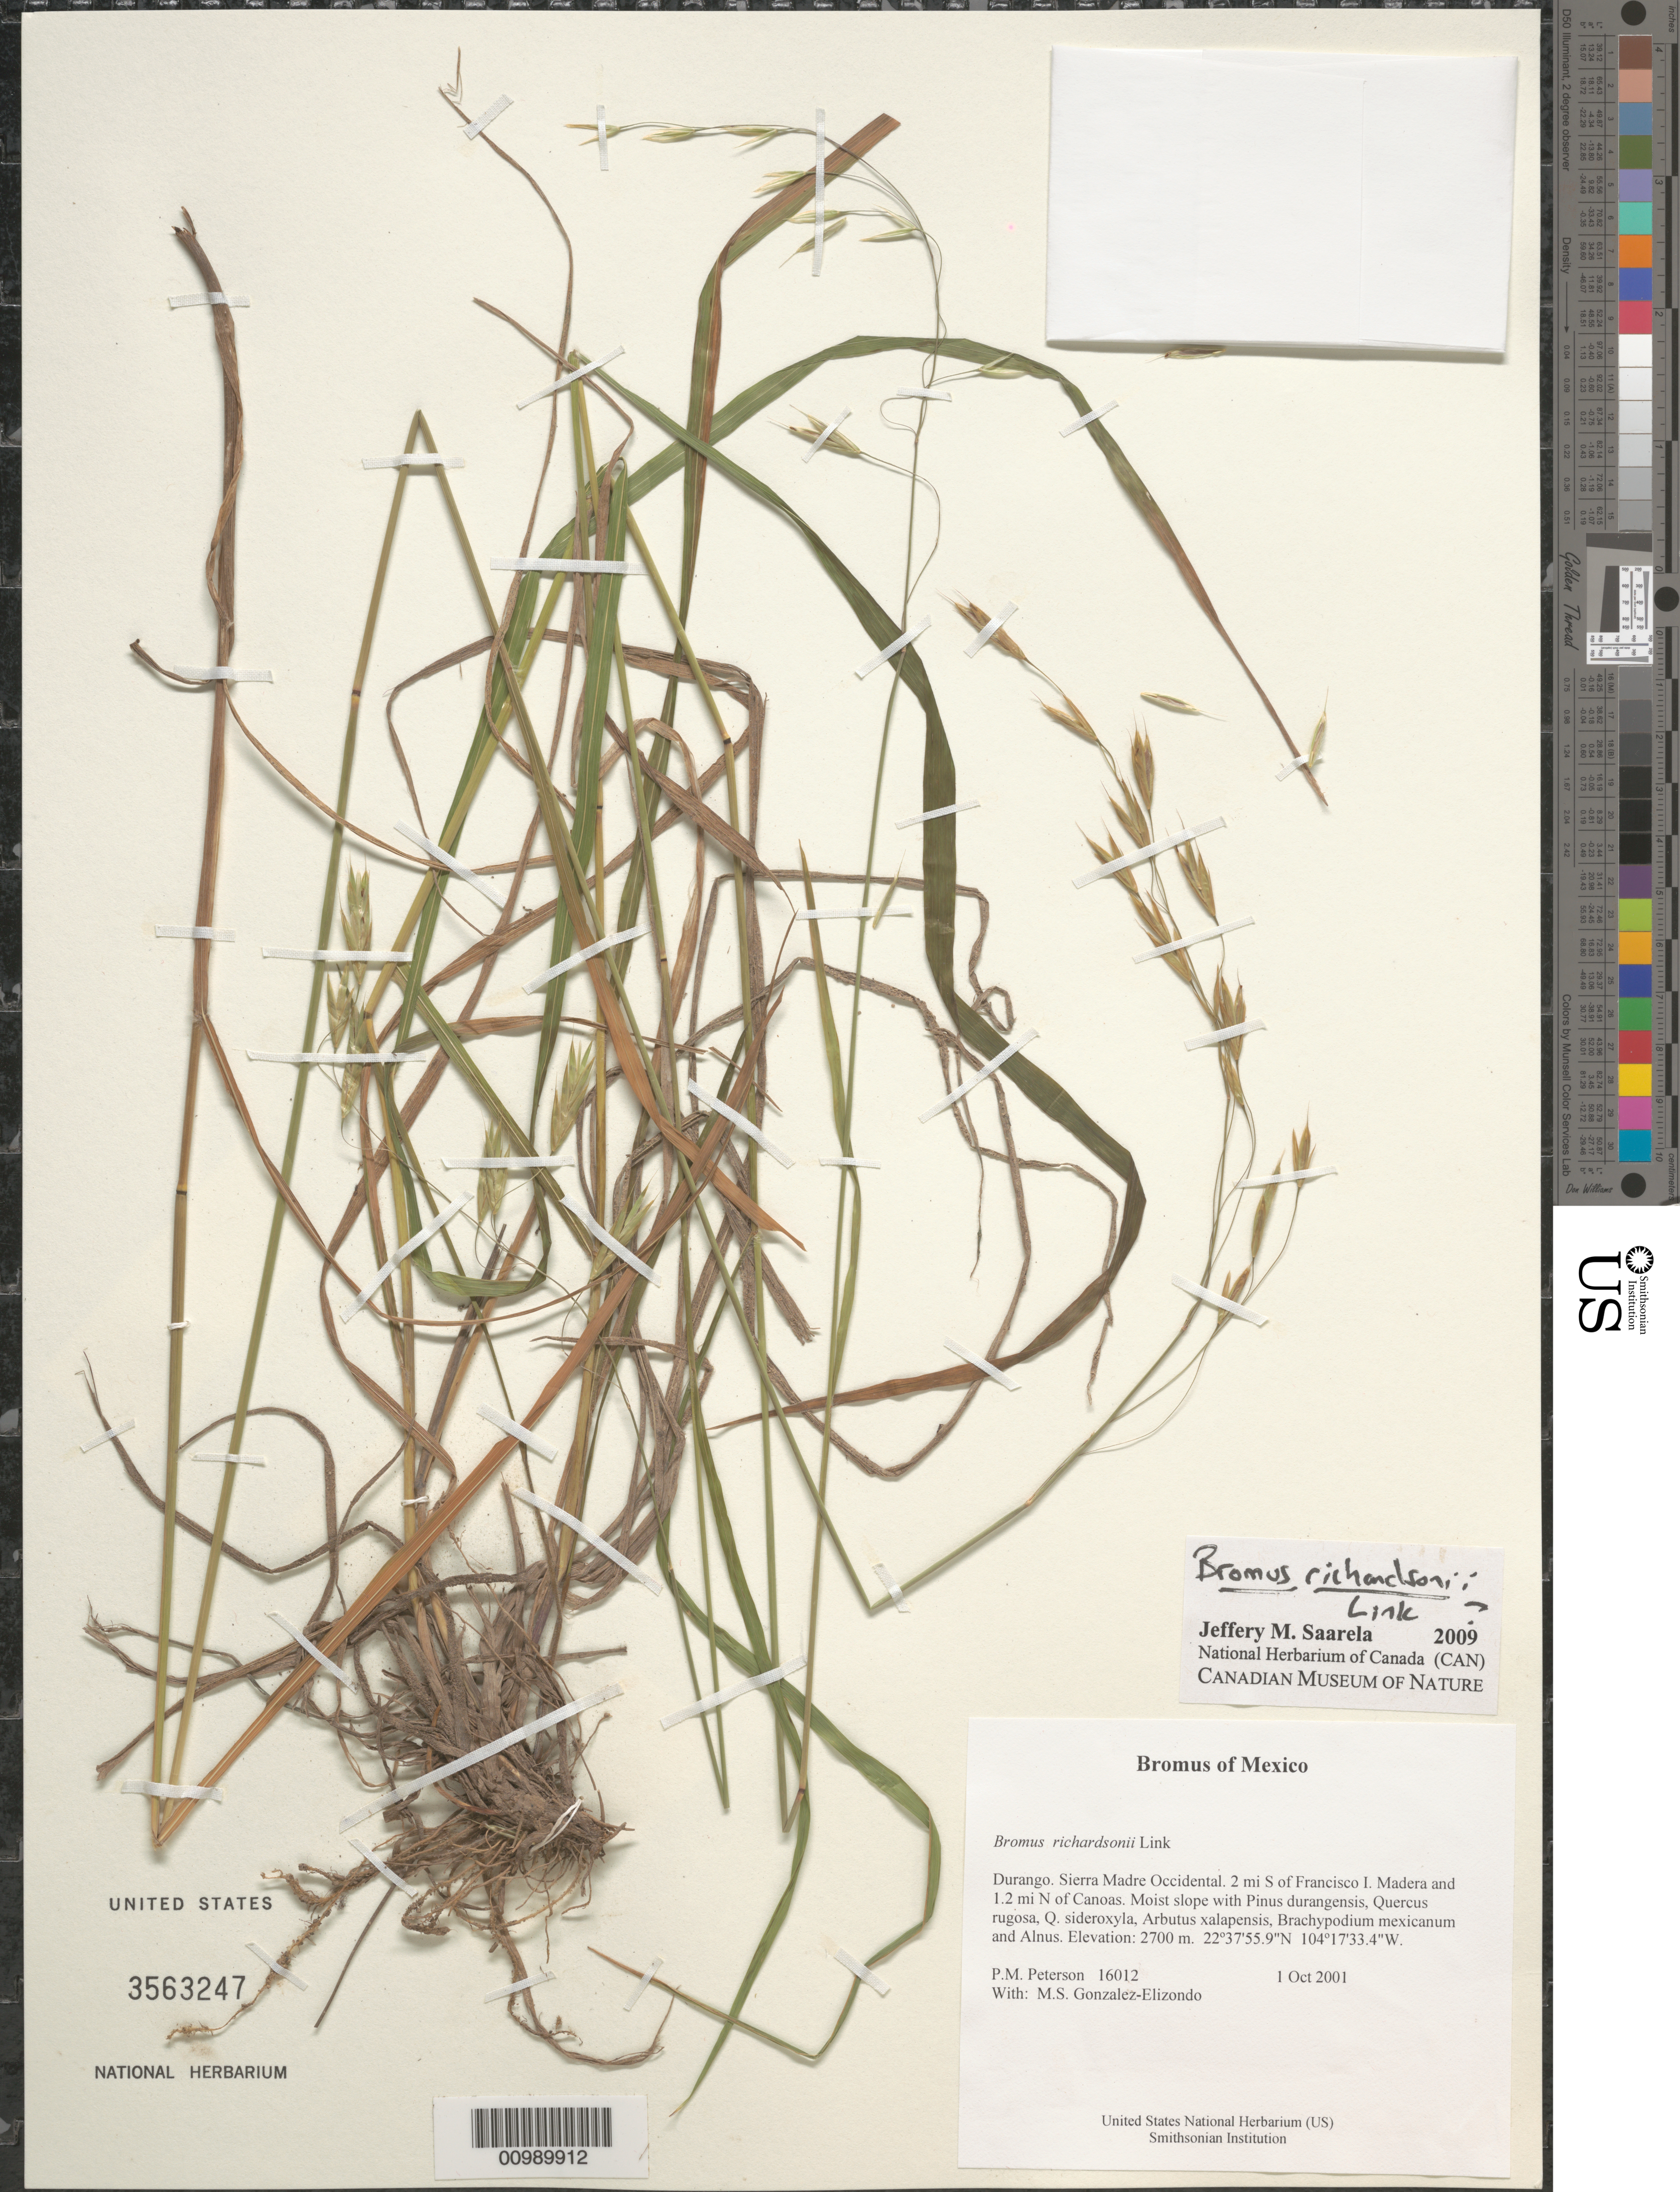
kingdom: Plantae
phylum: Tracheophyta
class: Liliopsida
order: Poales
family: Poaceae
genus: Bromus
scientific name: Bromus richardsonii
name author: Link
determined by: Saarela, J. M., (CAN), Canadian Museum of Nature (CANADA)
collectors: P. M. Peterson & M. S. González-Elizondo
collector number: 16012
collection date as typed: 01 Oct 2001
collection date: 2001-10-01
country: Mexico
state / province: Durango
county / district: Sierra Madre Occidental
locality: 2 mi S of Francisco I. Madera and 1.2 mi N of Canoas. Moist slope with Pinus durangensis, Quercus rugosa, Q. sideroxyla, Arbutus xalapensis, Brachypodium mexicanum and Alnus.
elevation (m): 2700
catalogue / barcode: US 3563247